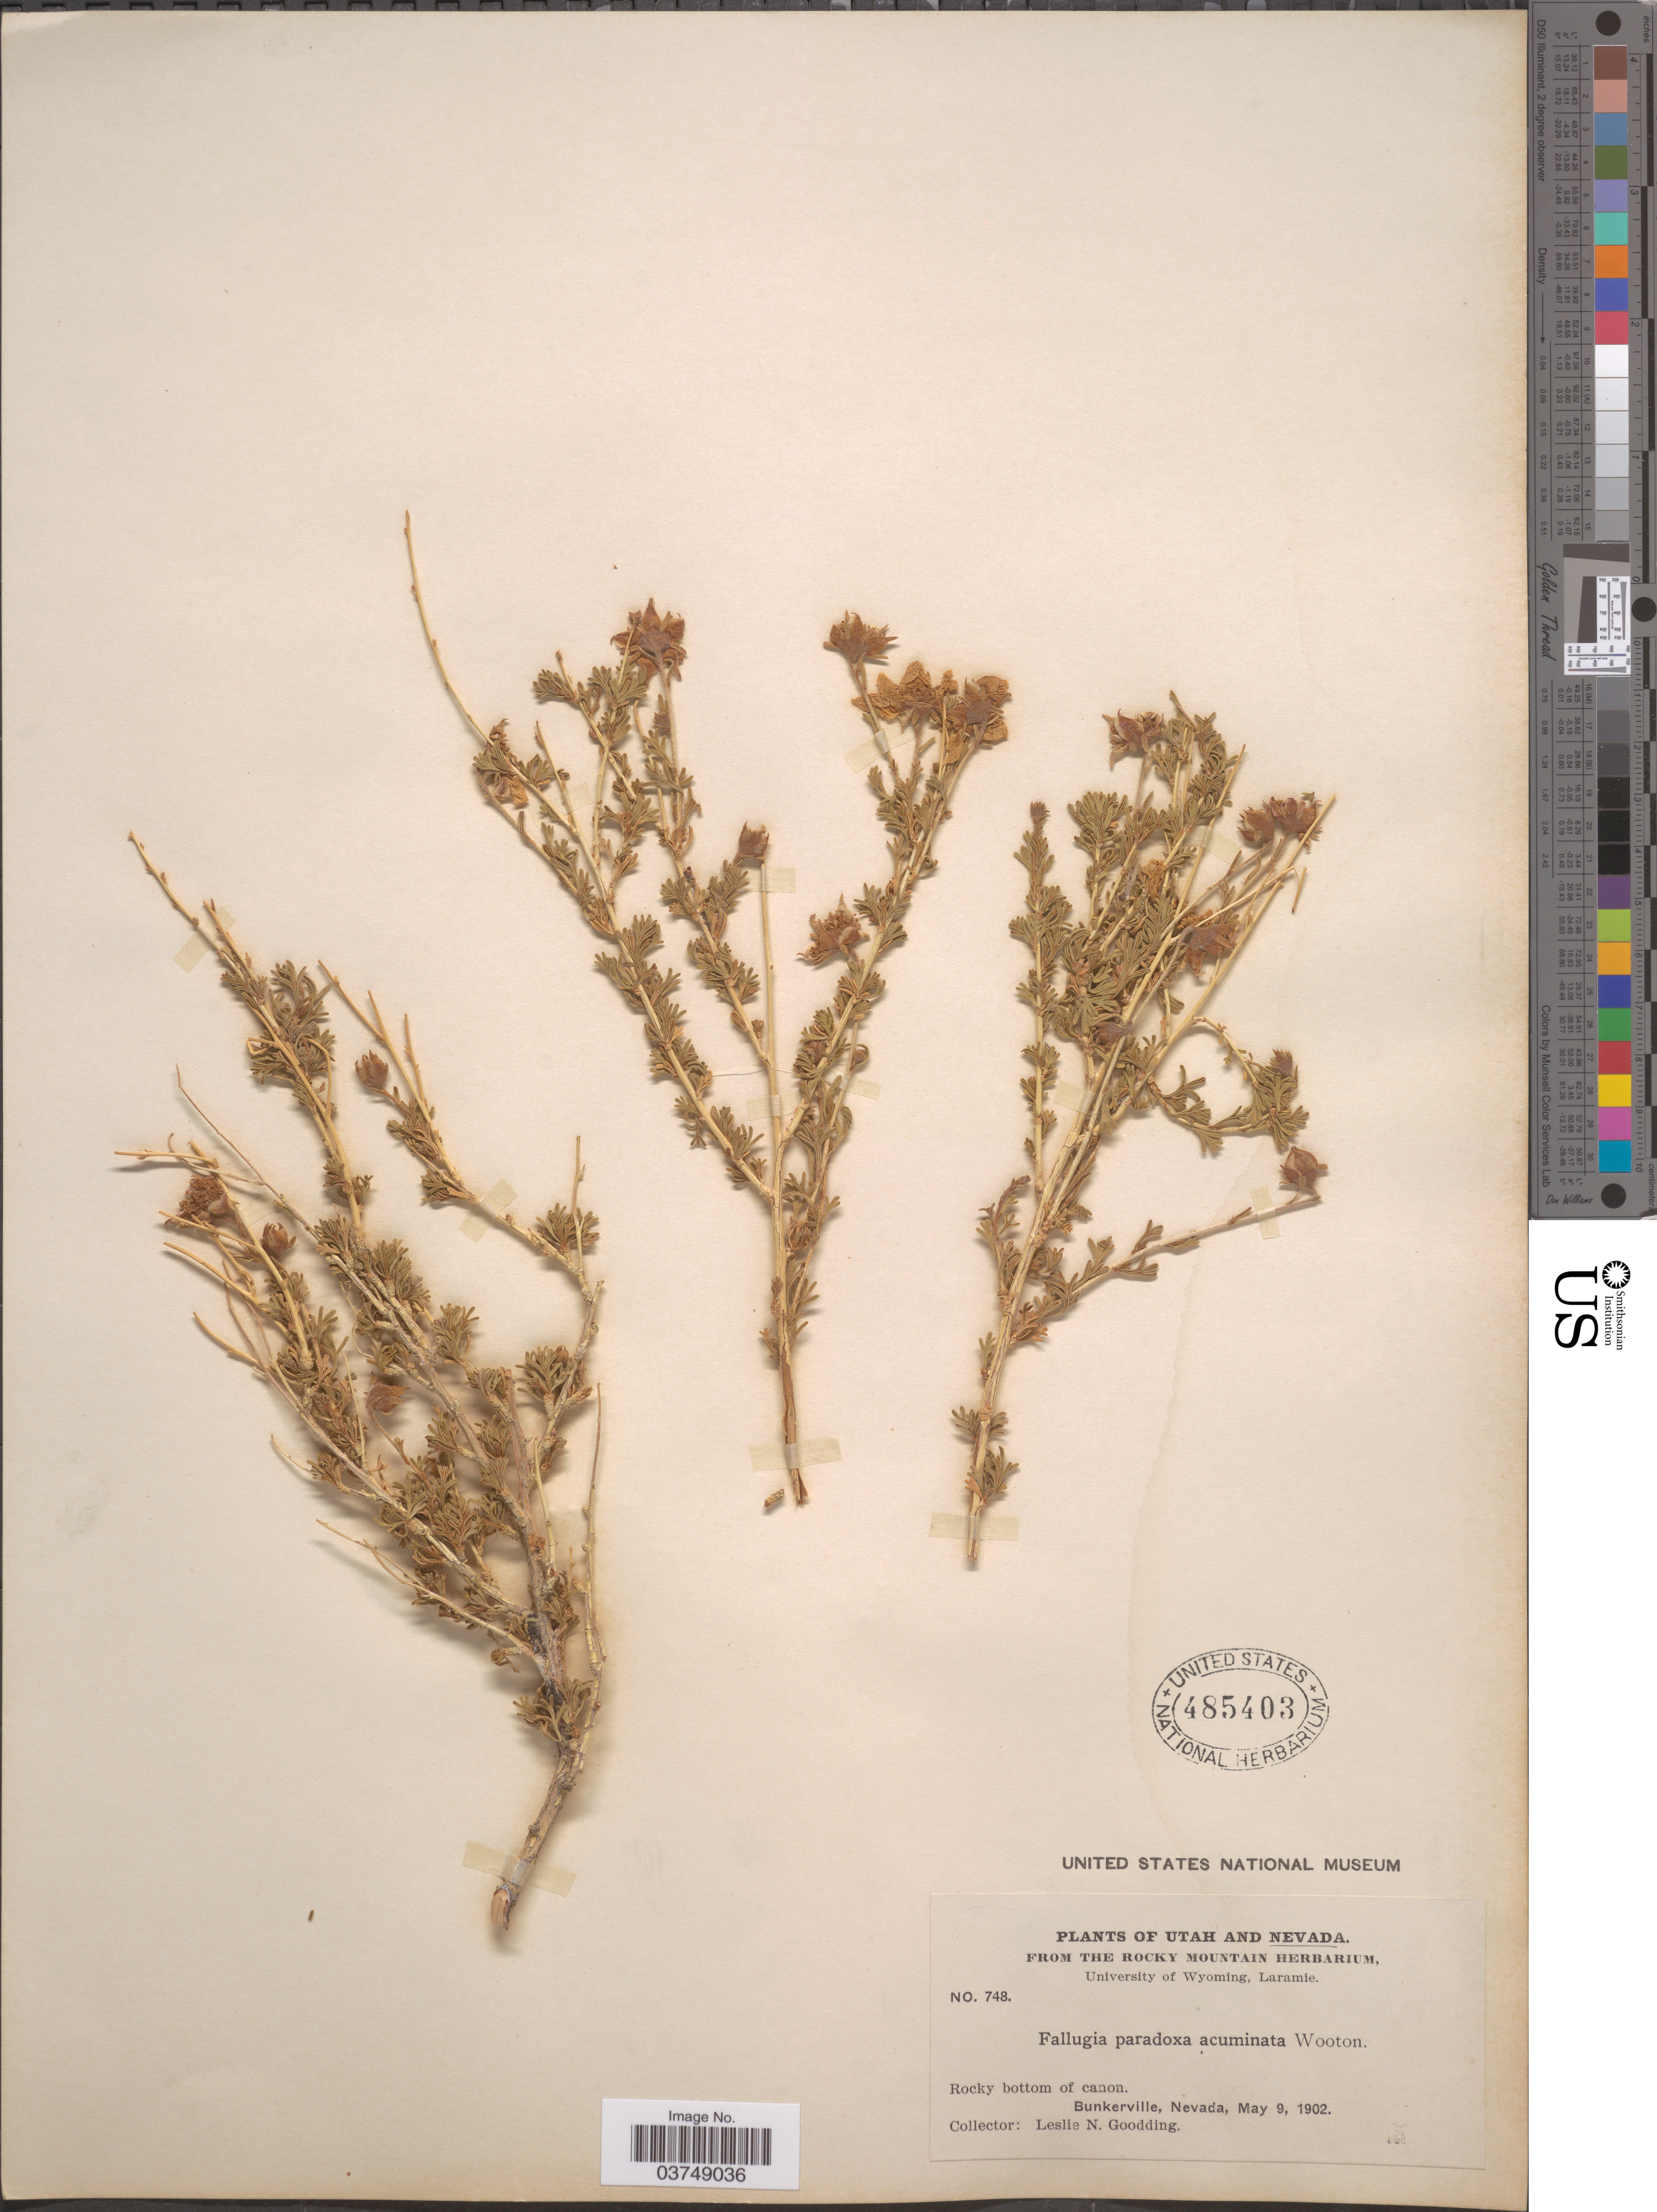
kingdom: Plantae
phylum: Tracheophyta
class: Magnoliopsida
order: Rosales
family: Rosaceae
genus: Fallugia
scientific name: Fallugia acuminata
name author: (Wooton) Rydb.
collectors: L. N. Goodding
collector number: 748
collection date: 1902-05-09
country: United States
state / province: Nevada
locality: Bunkerville.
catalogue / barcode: US 485403